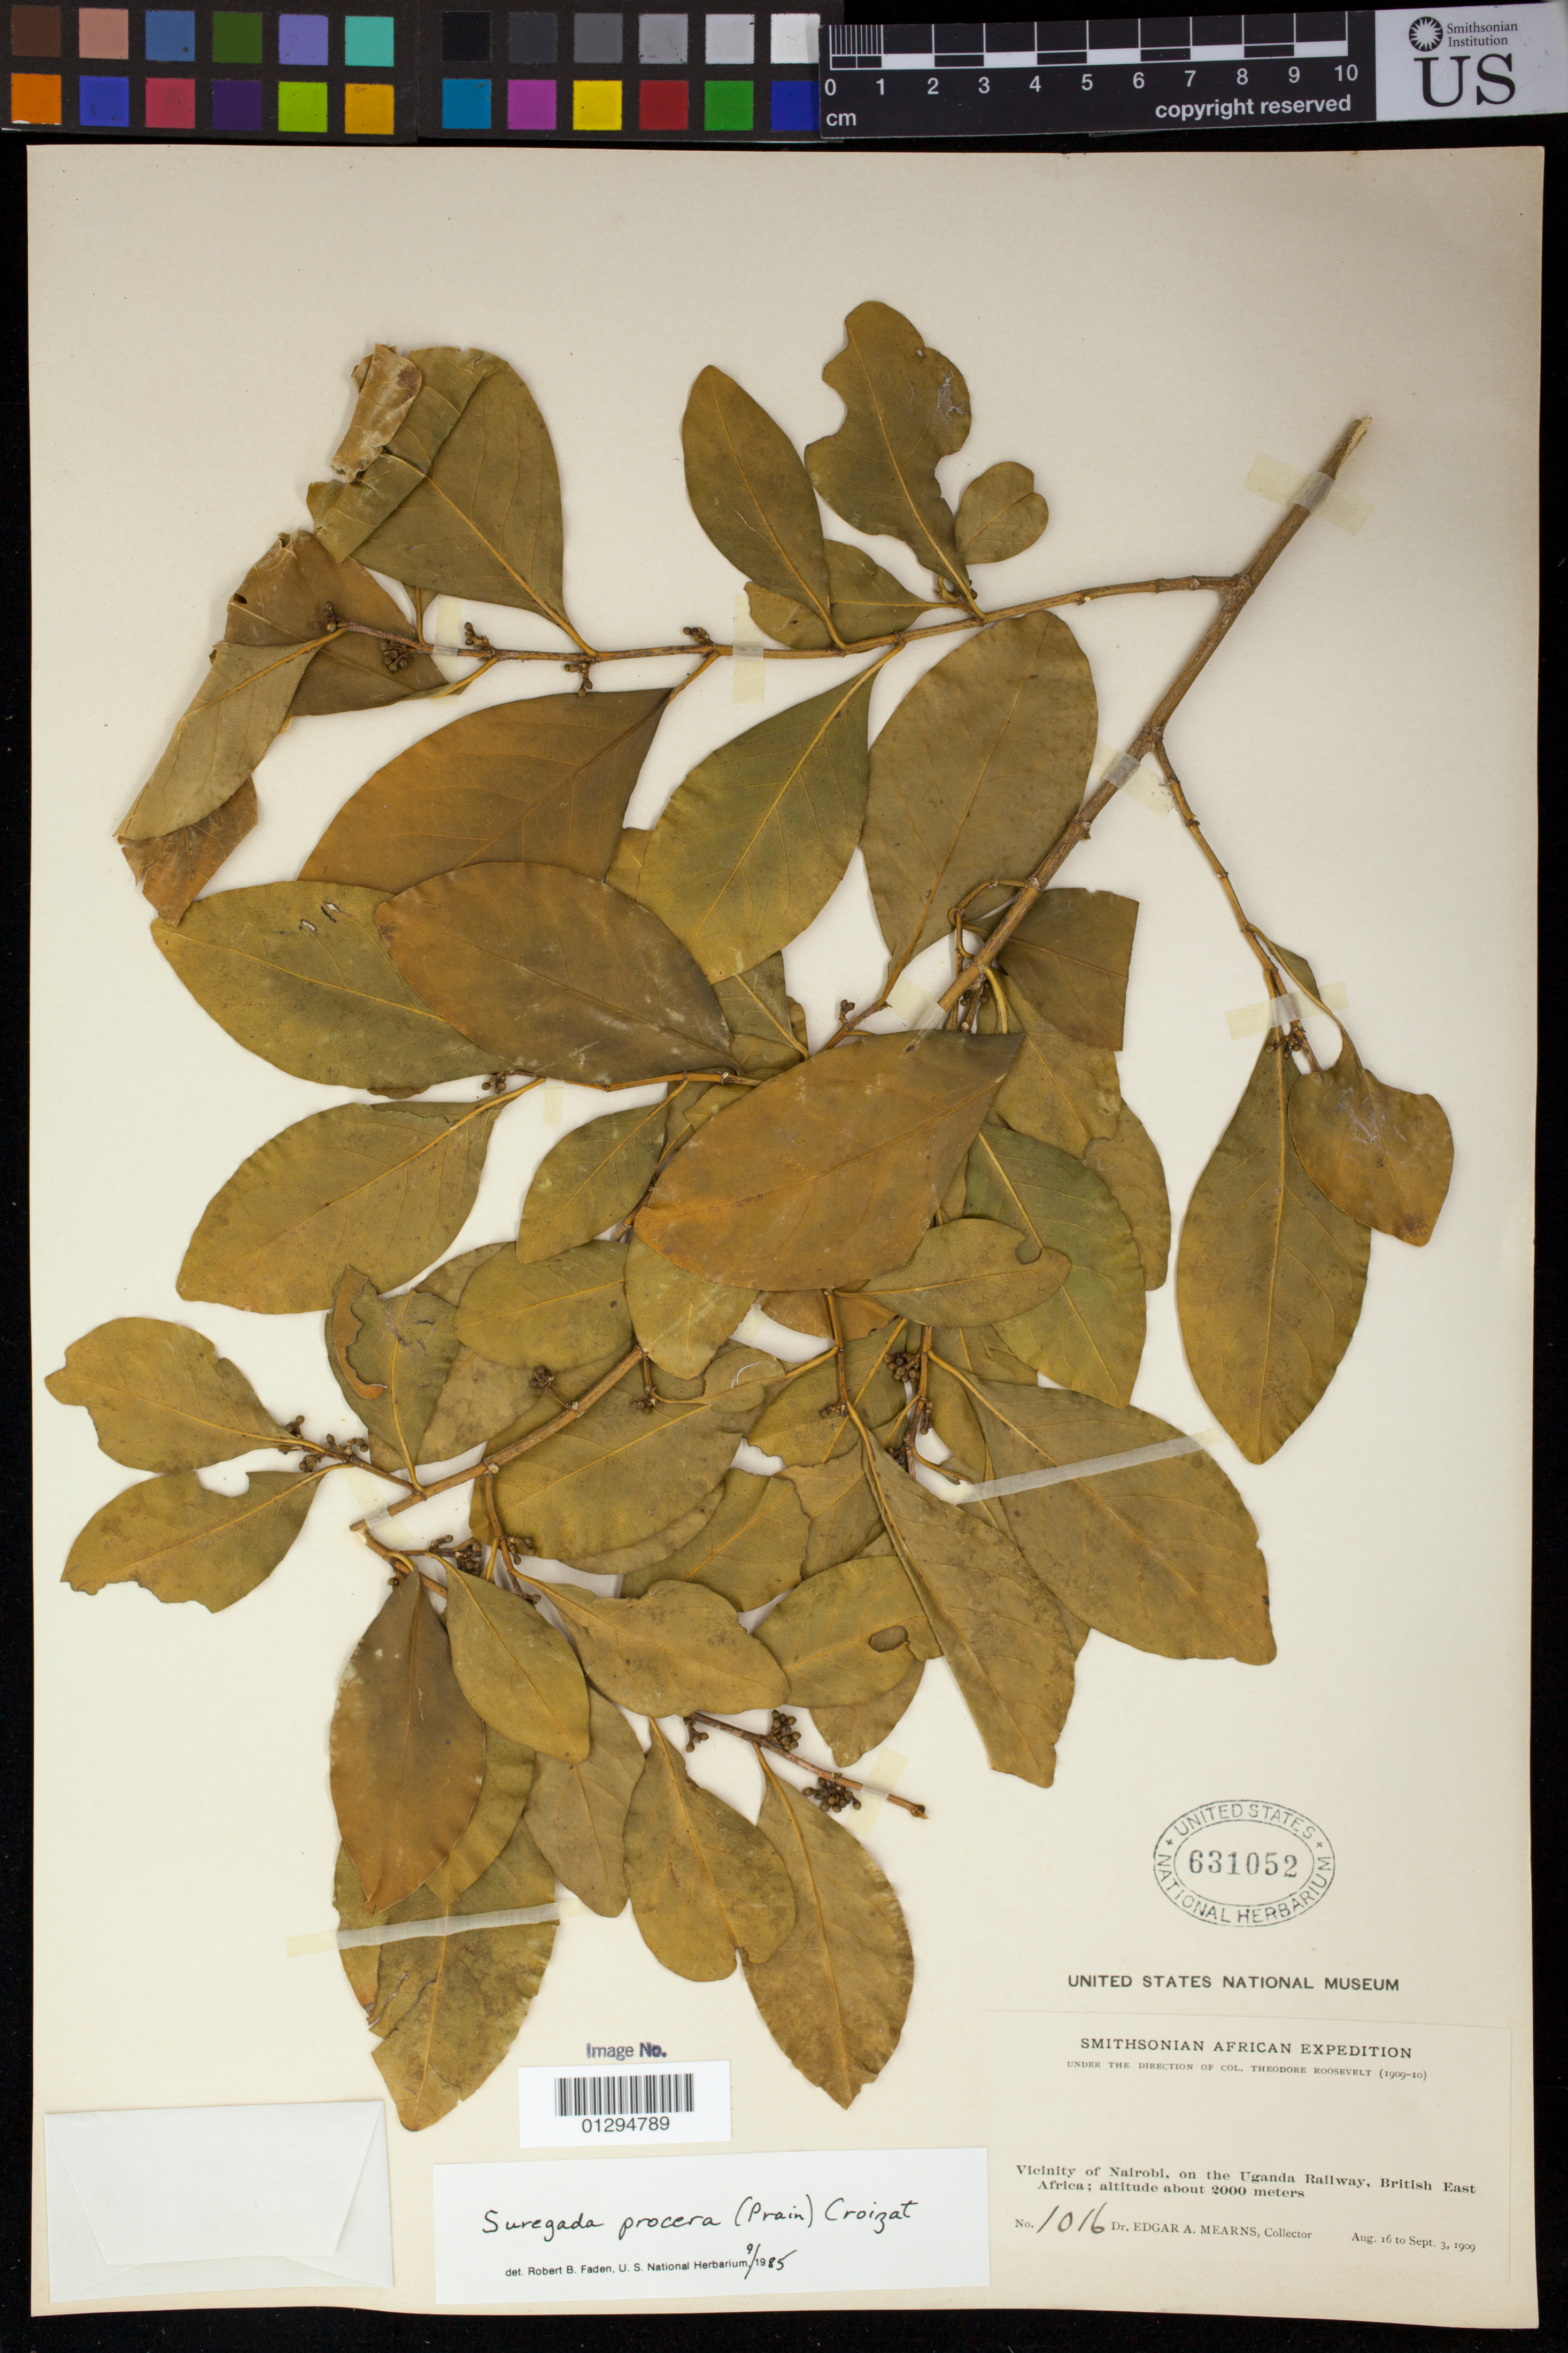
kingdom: Plantae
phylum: Tracheophyta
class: Magnoliopsida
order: Malpighiales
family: Euphorbiaceae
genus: Suregada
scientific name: Suregada procera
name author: (Prain) Croizat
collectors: E. A. Mearns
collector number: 1016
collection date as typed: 16 Aug 1909 to 03 Sep 1909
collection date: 1909-08-16/1909-09-03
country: Kenya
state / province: Nairobi Area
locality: Vicinity of Nairobi, on the Uganda Railway, British East Africa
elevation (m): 2000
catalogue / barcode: US 631052